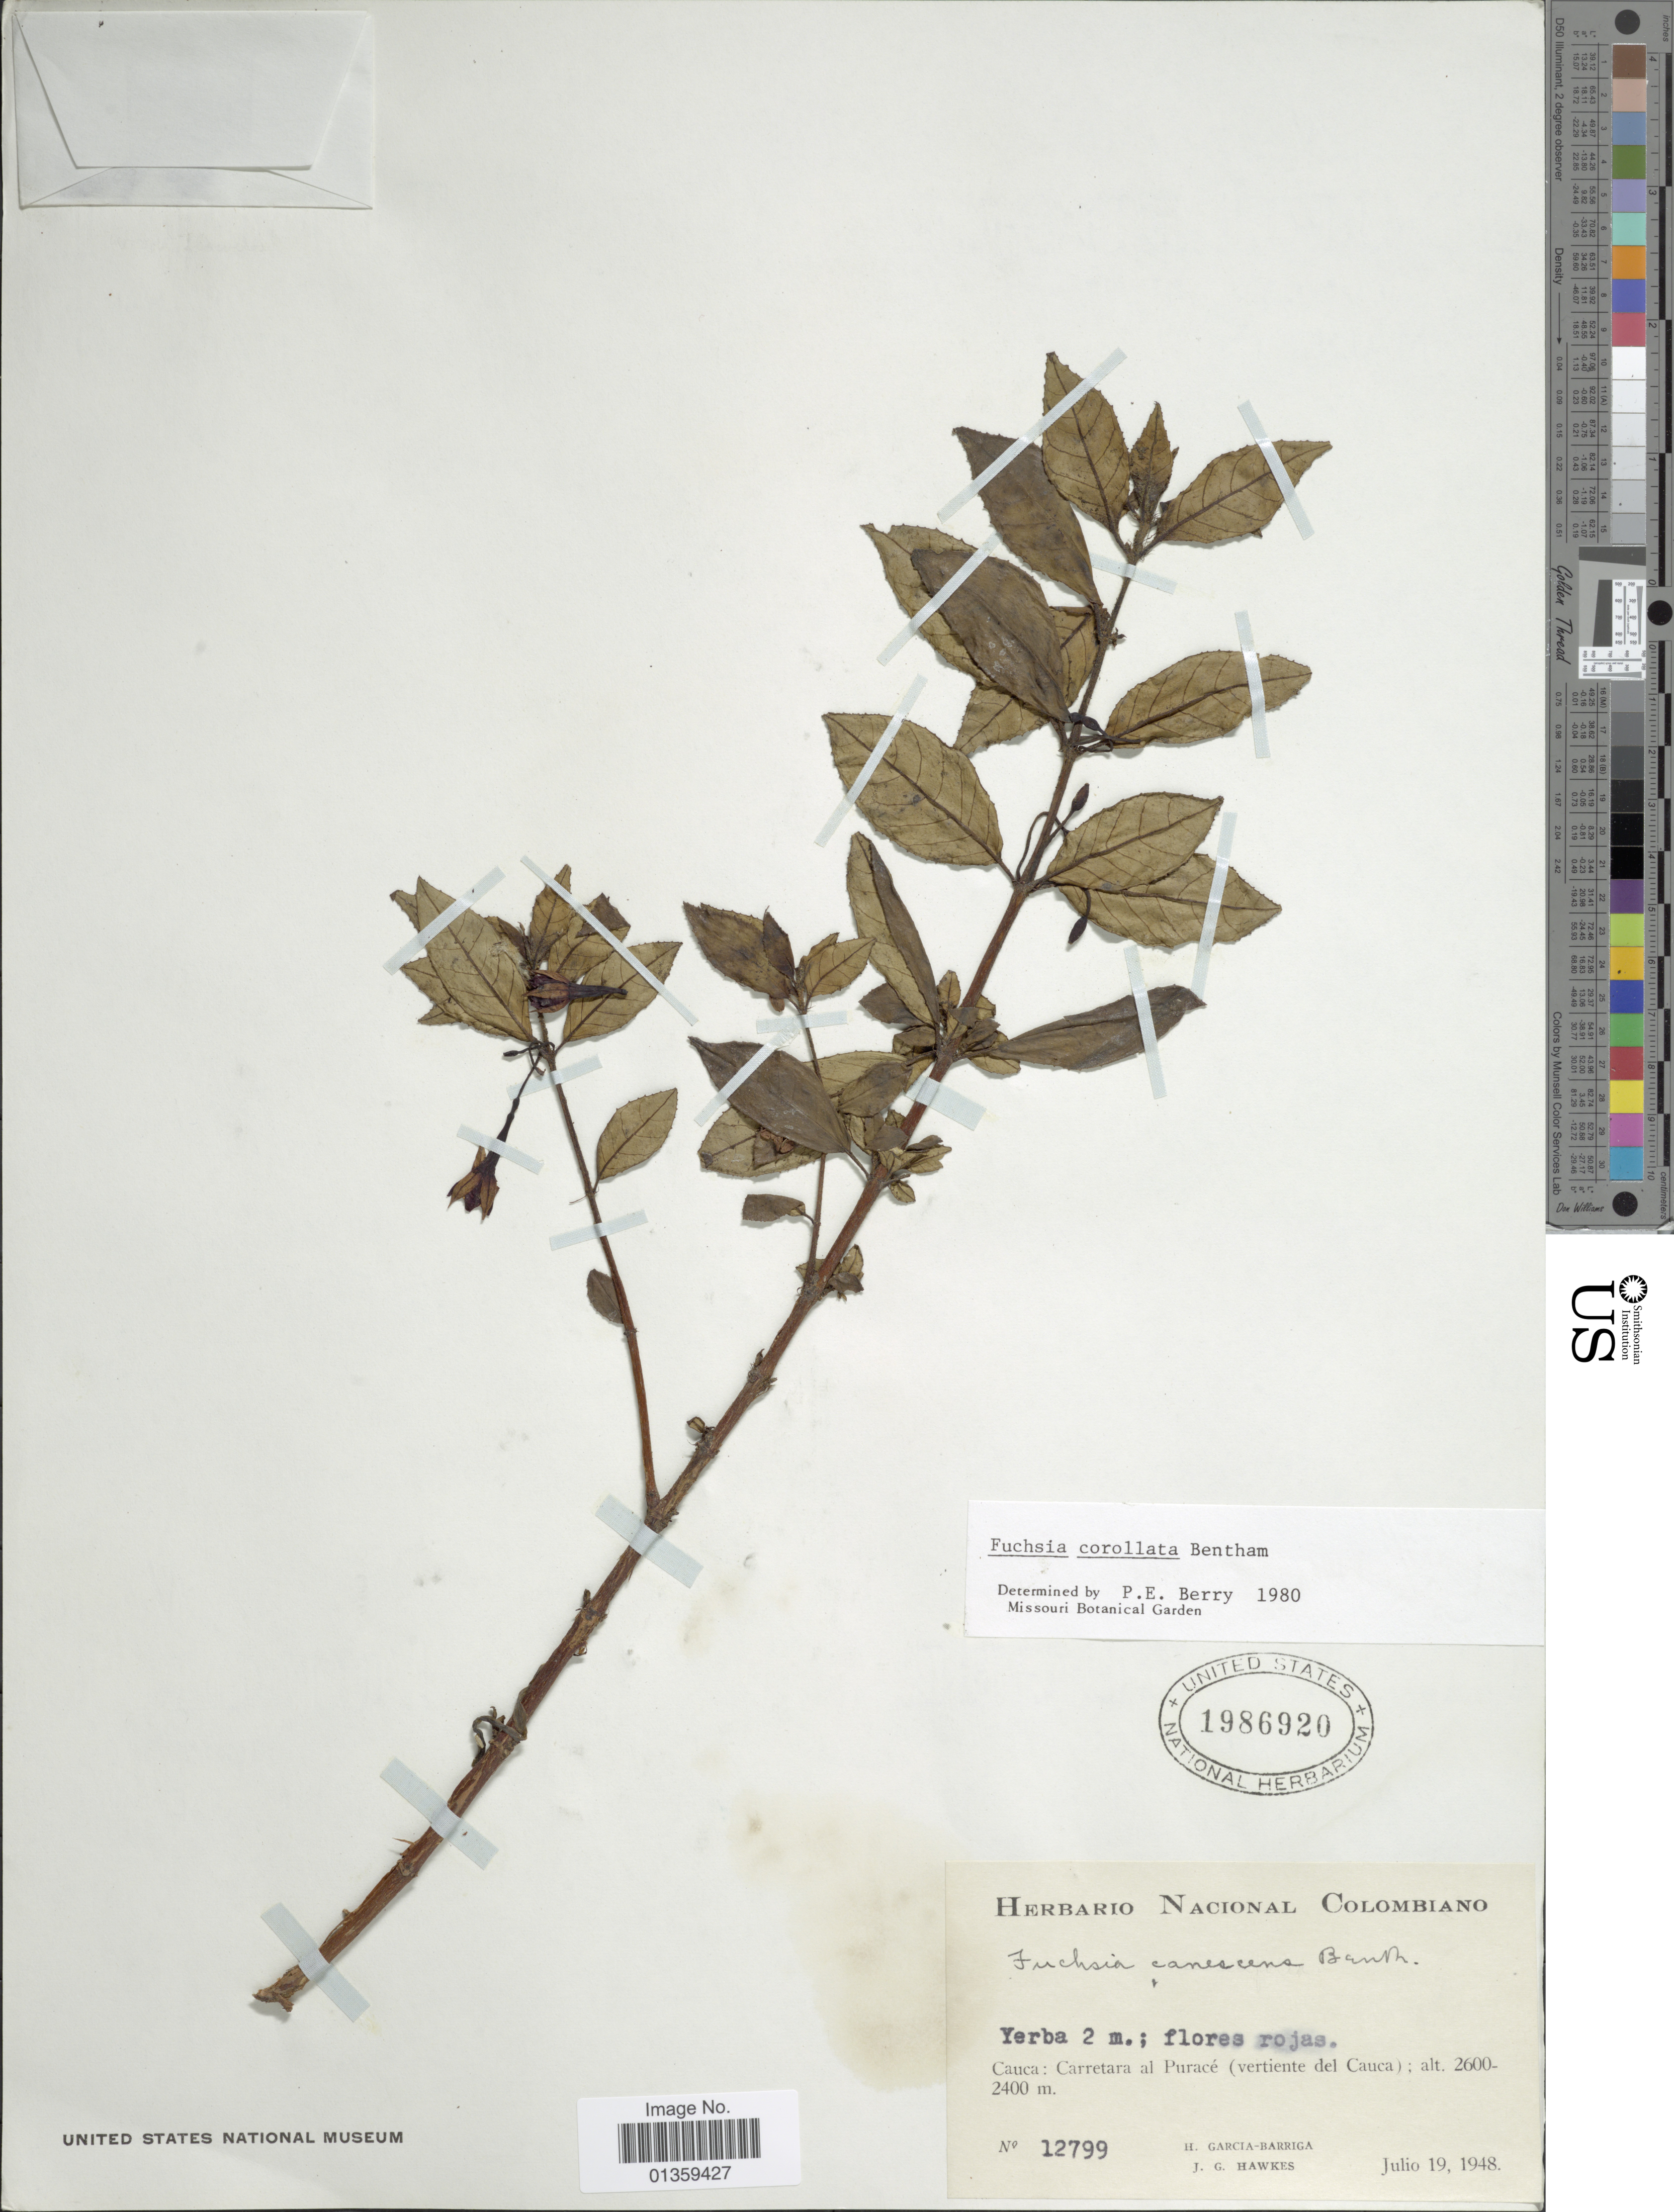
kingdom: Plantae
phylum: Tracheophyta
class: Magnoliopsida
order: Myrtales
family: Onagraceae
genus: Fuchsia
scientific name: Fuchsia corollata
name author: Benth.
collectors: H. García Barriga & J. Hawkes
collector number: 12799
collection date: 1948-07-19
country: Colombia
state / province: Cauca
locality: Carretara al Puracé (vertiente del Cauca)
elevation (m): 2400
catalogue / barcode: US 1986920